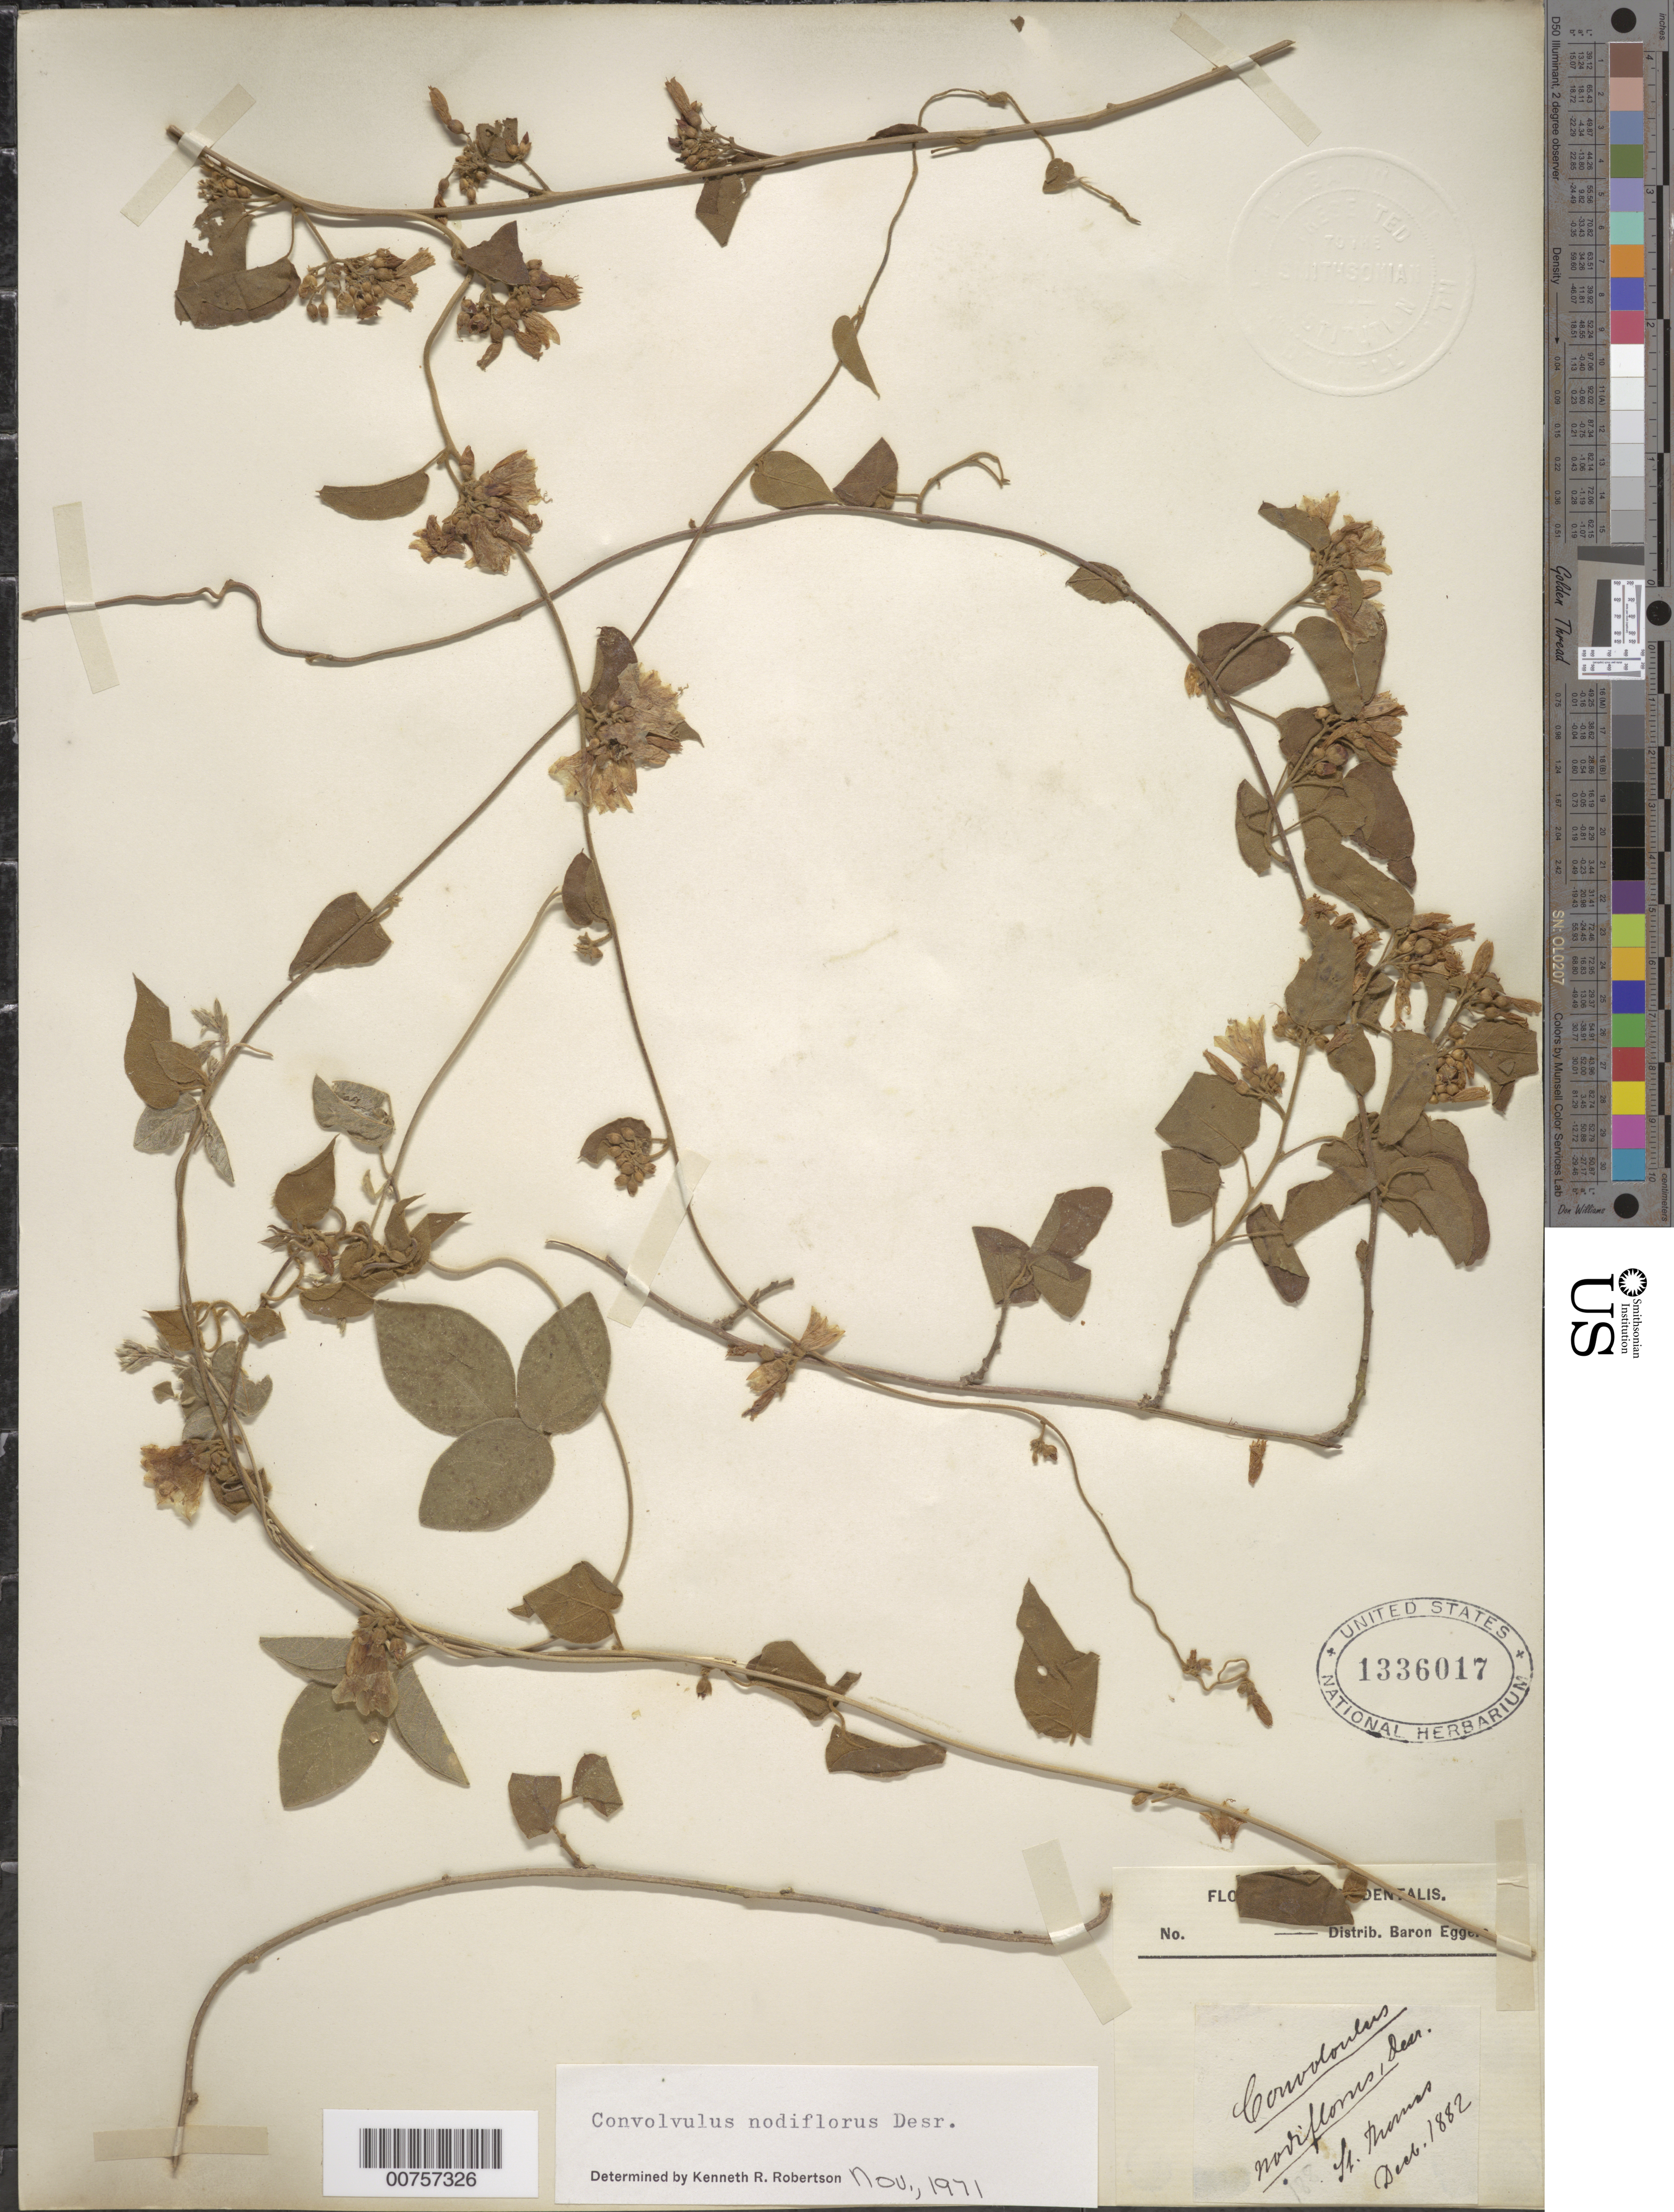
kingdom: Plantae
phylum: Tracheophyta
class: Magnoliopsida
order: Solanales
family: Convolvulaceae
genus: Convolvulus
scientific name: Convolvulus nodiflorus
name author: Desr.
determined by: Robertson, K. R.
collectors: H. F. A. von Eggers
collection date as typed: Dec 1882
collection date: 1882-12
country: U.S. Virgin Islands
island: St. Thomas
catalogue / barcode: US 1336017